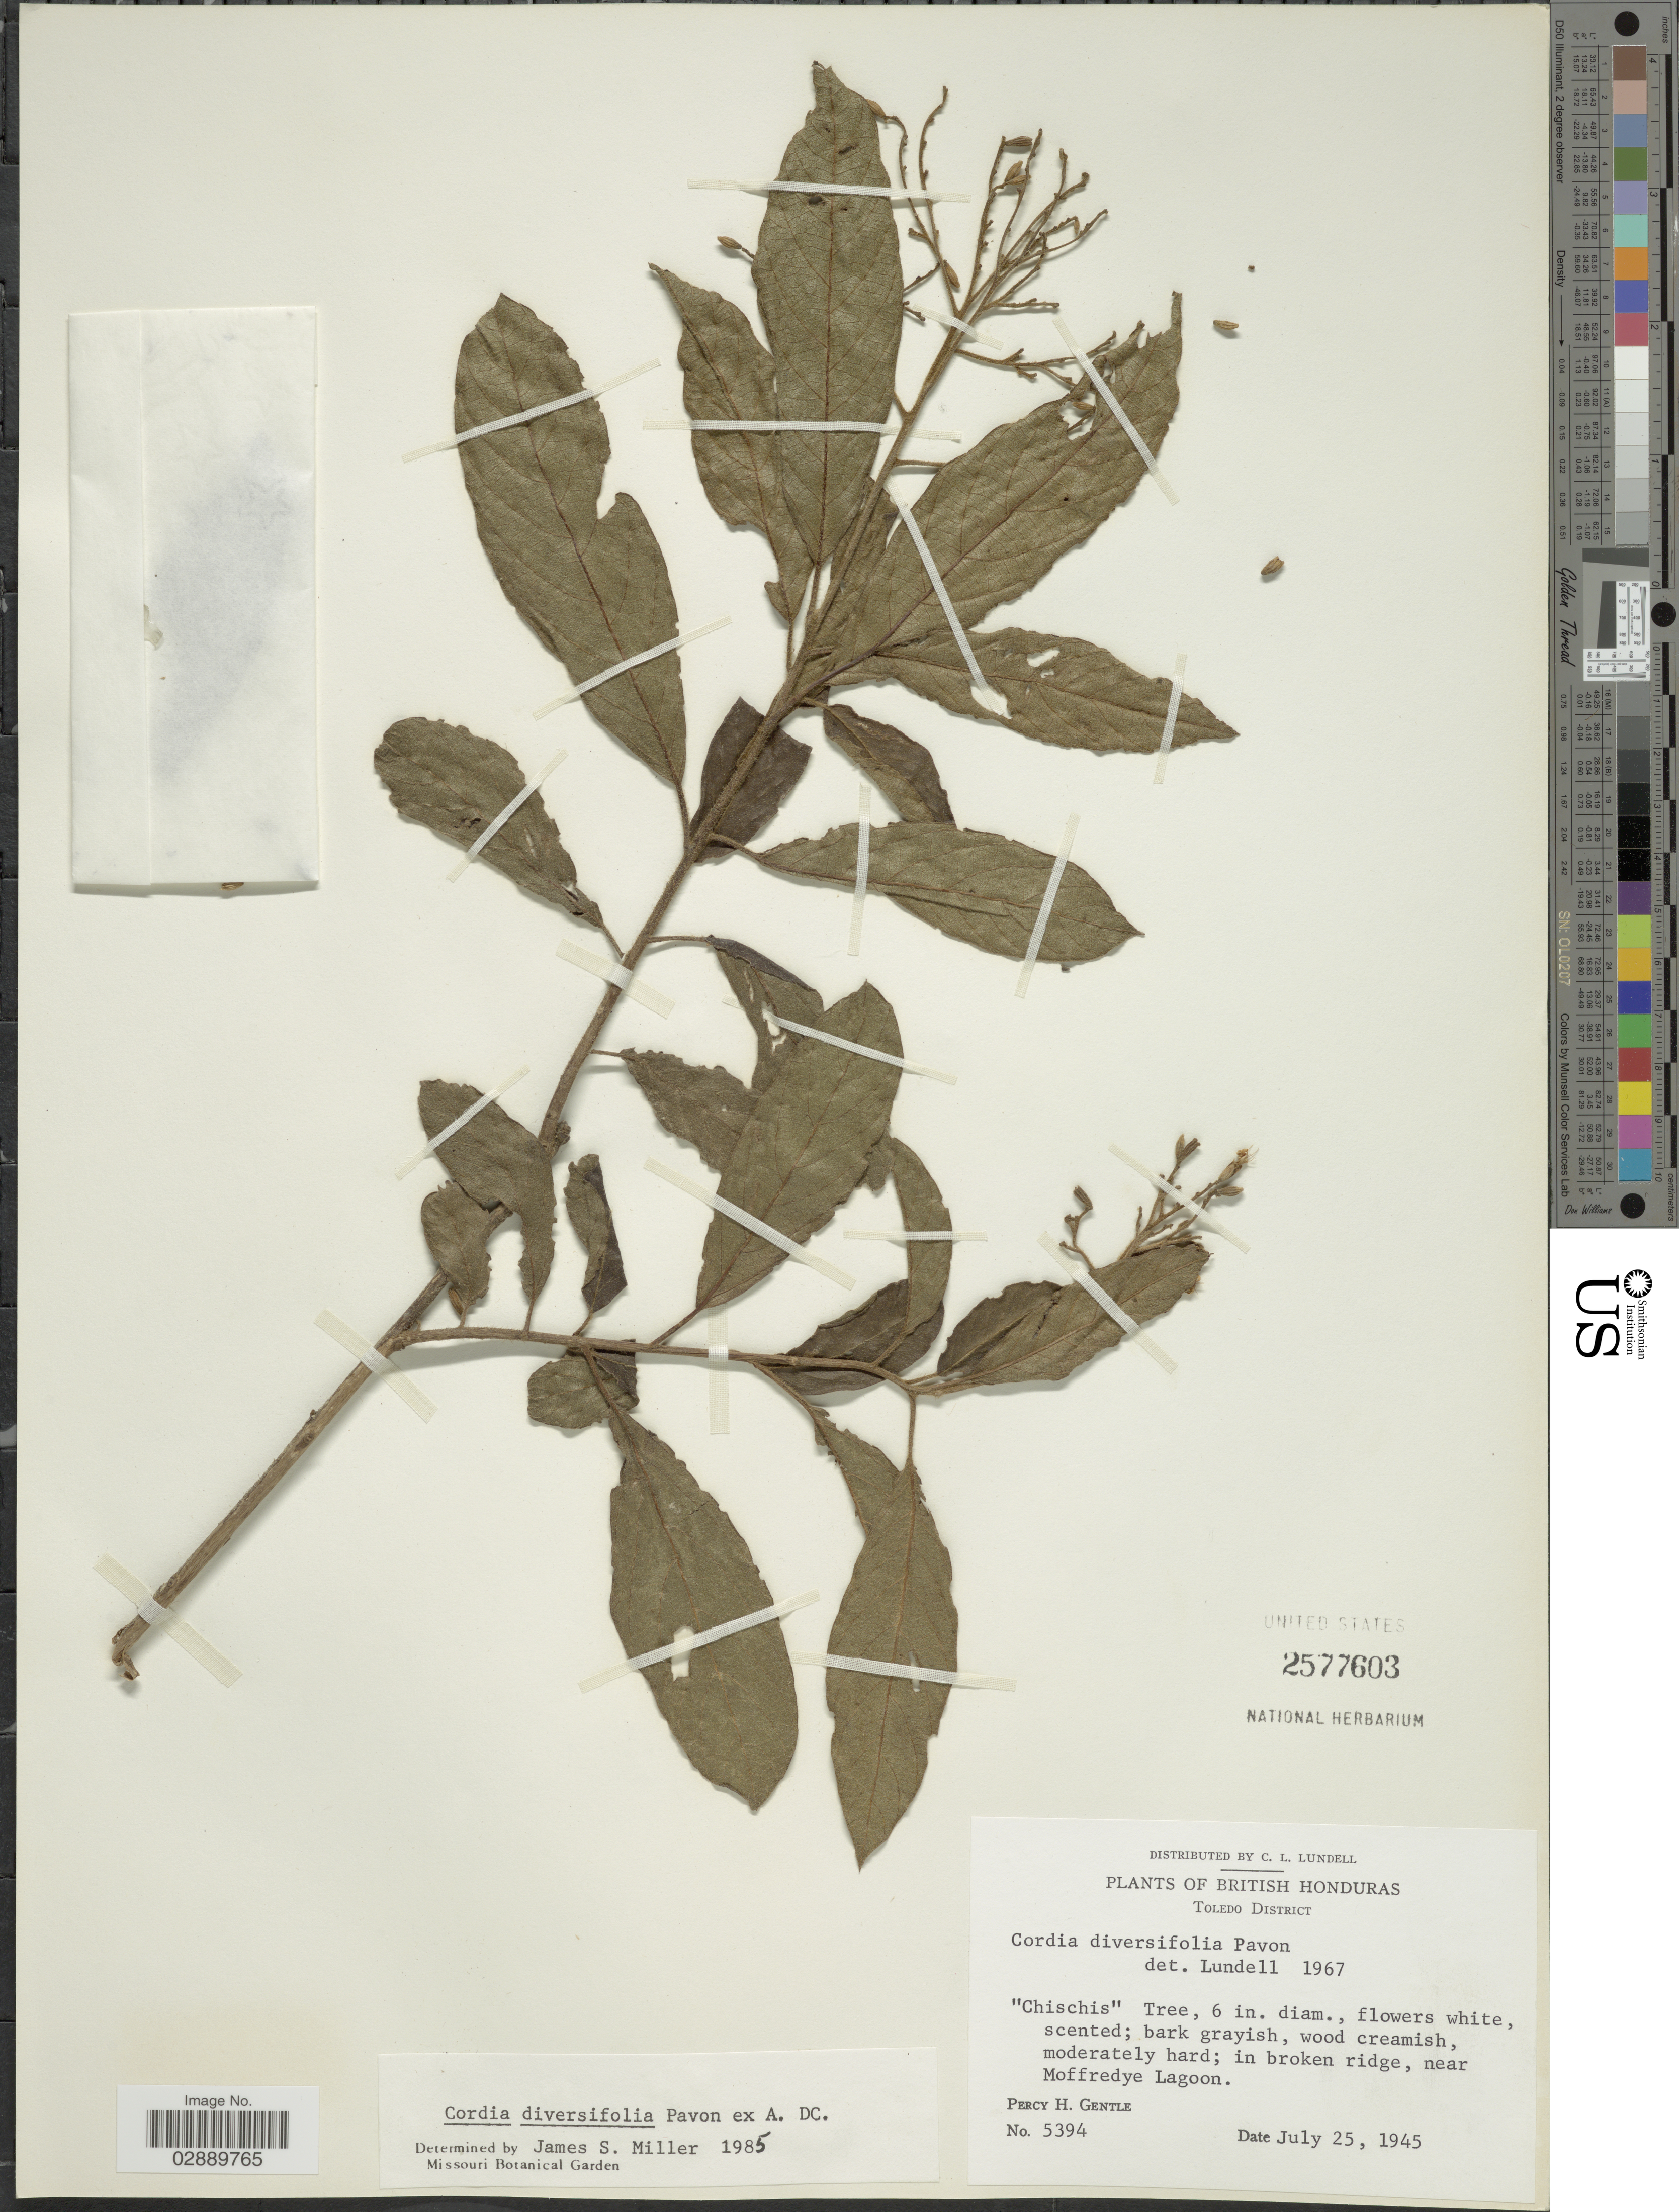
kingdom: Plantae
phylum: Tracheophyta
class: Magnoliopsida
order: Boraginales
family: Cordiaceae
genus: Cordia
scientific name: Cordia diversifolia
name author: Pav. ex DC.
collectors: P. H. Gentle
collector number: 5394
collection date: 1945-07-25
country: Belize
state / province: Toledo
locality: British Honduras. Toledo District. In broken ridge, near Moffredye Lagoon.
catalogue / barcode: US 2577603